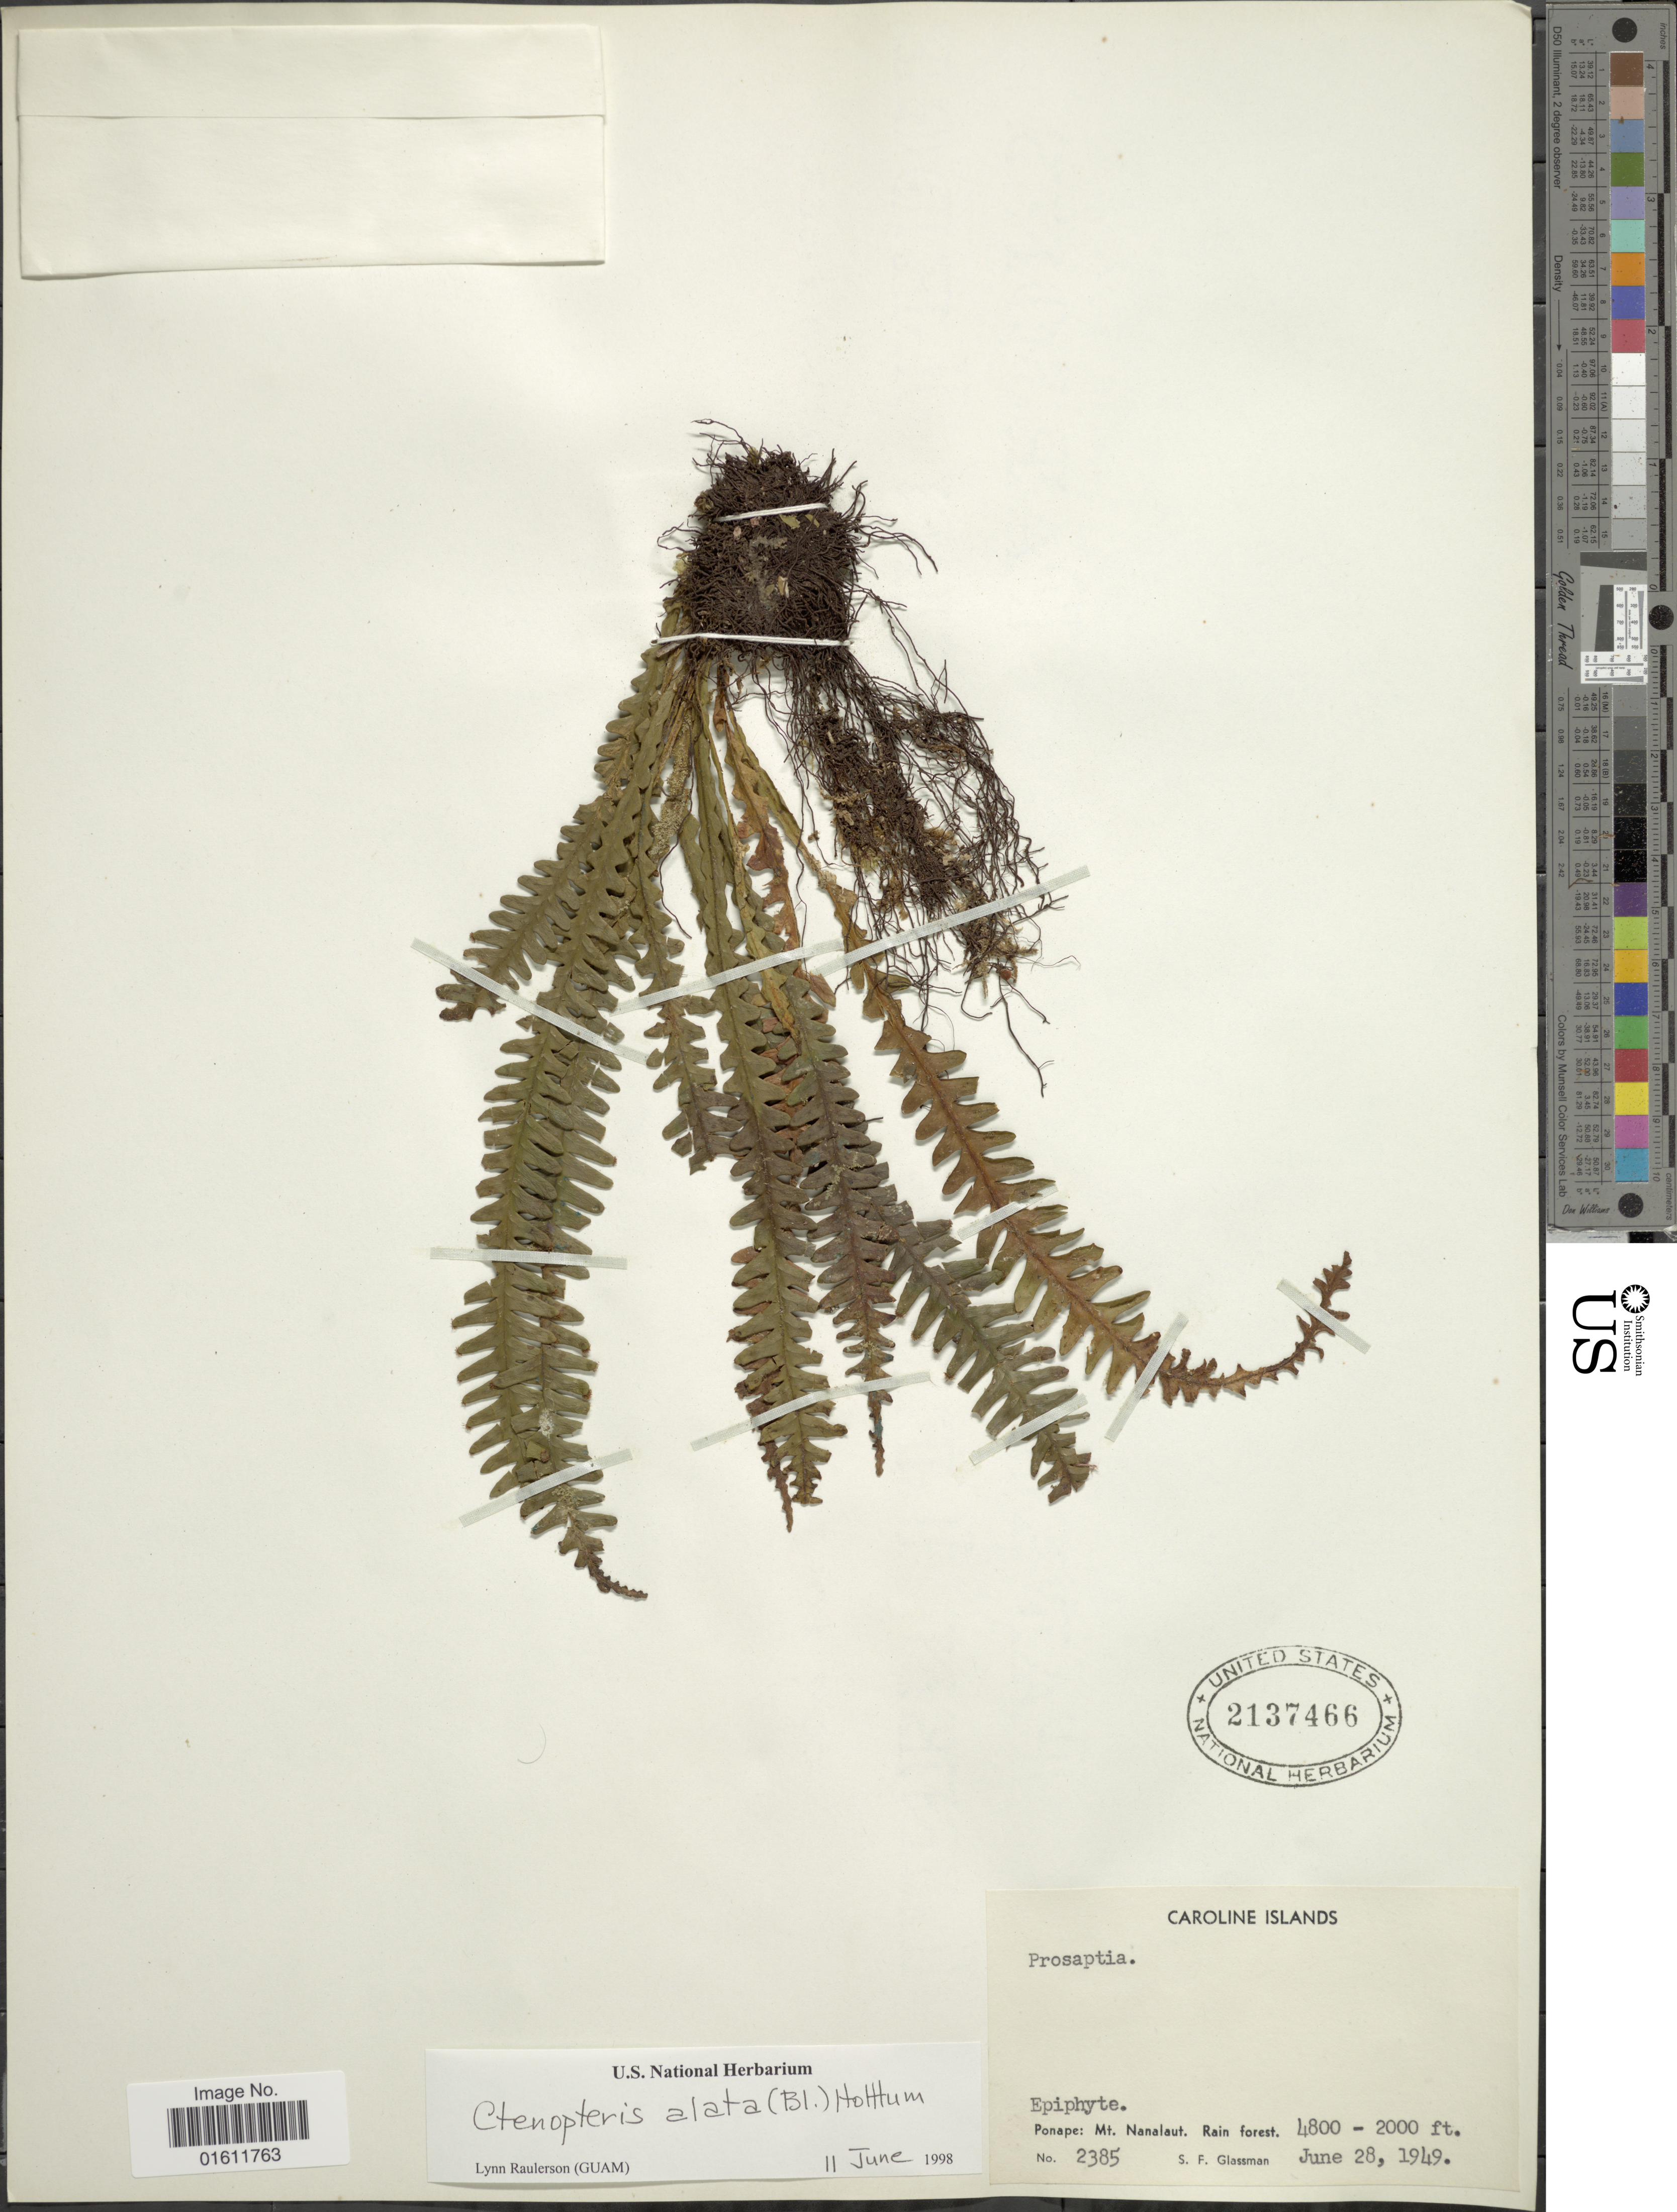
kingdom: Plantae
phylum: Tracheophyta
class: Polypodiopsida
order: Polypodiales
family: Polypodiaceae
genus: Prosaptia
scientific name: Prosaptia alata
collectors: S. F. Glassman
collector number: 2385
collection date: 1949-06-28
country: Micronesia, Federated States of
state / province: Pohnpei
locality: Ponape: Mt. Nanalaut.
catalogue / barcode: US 2137466